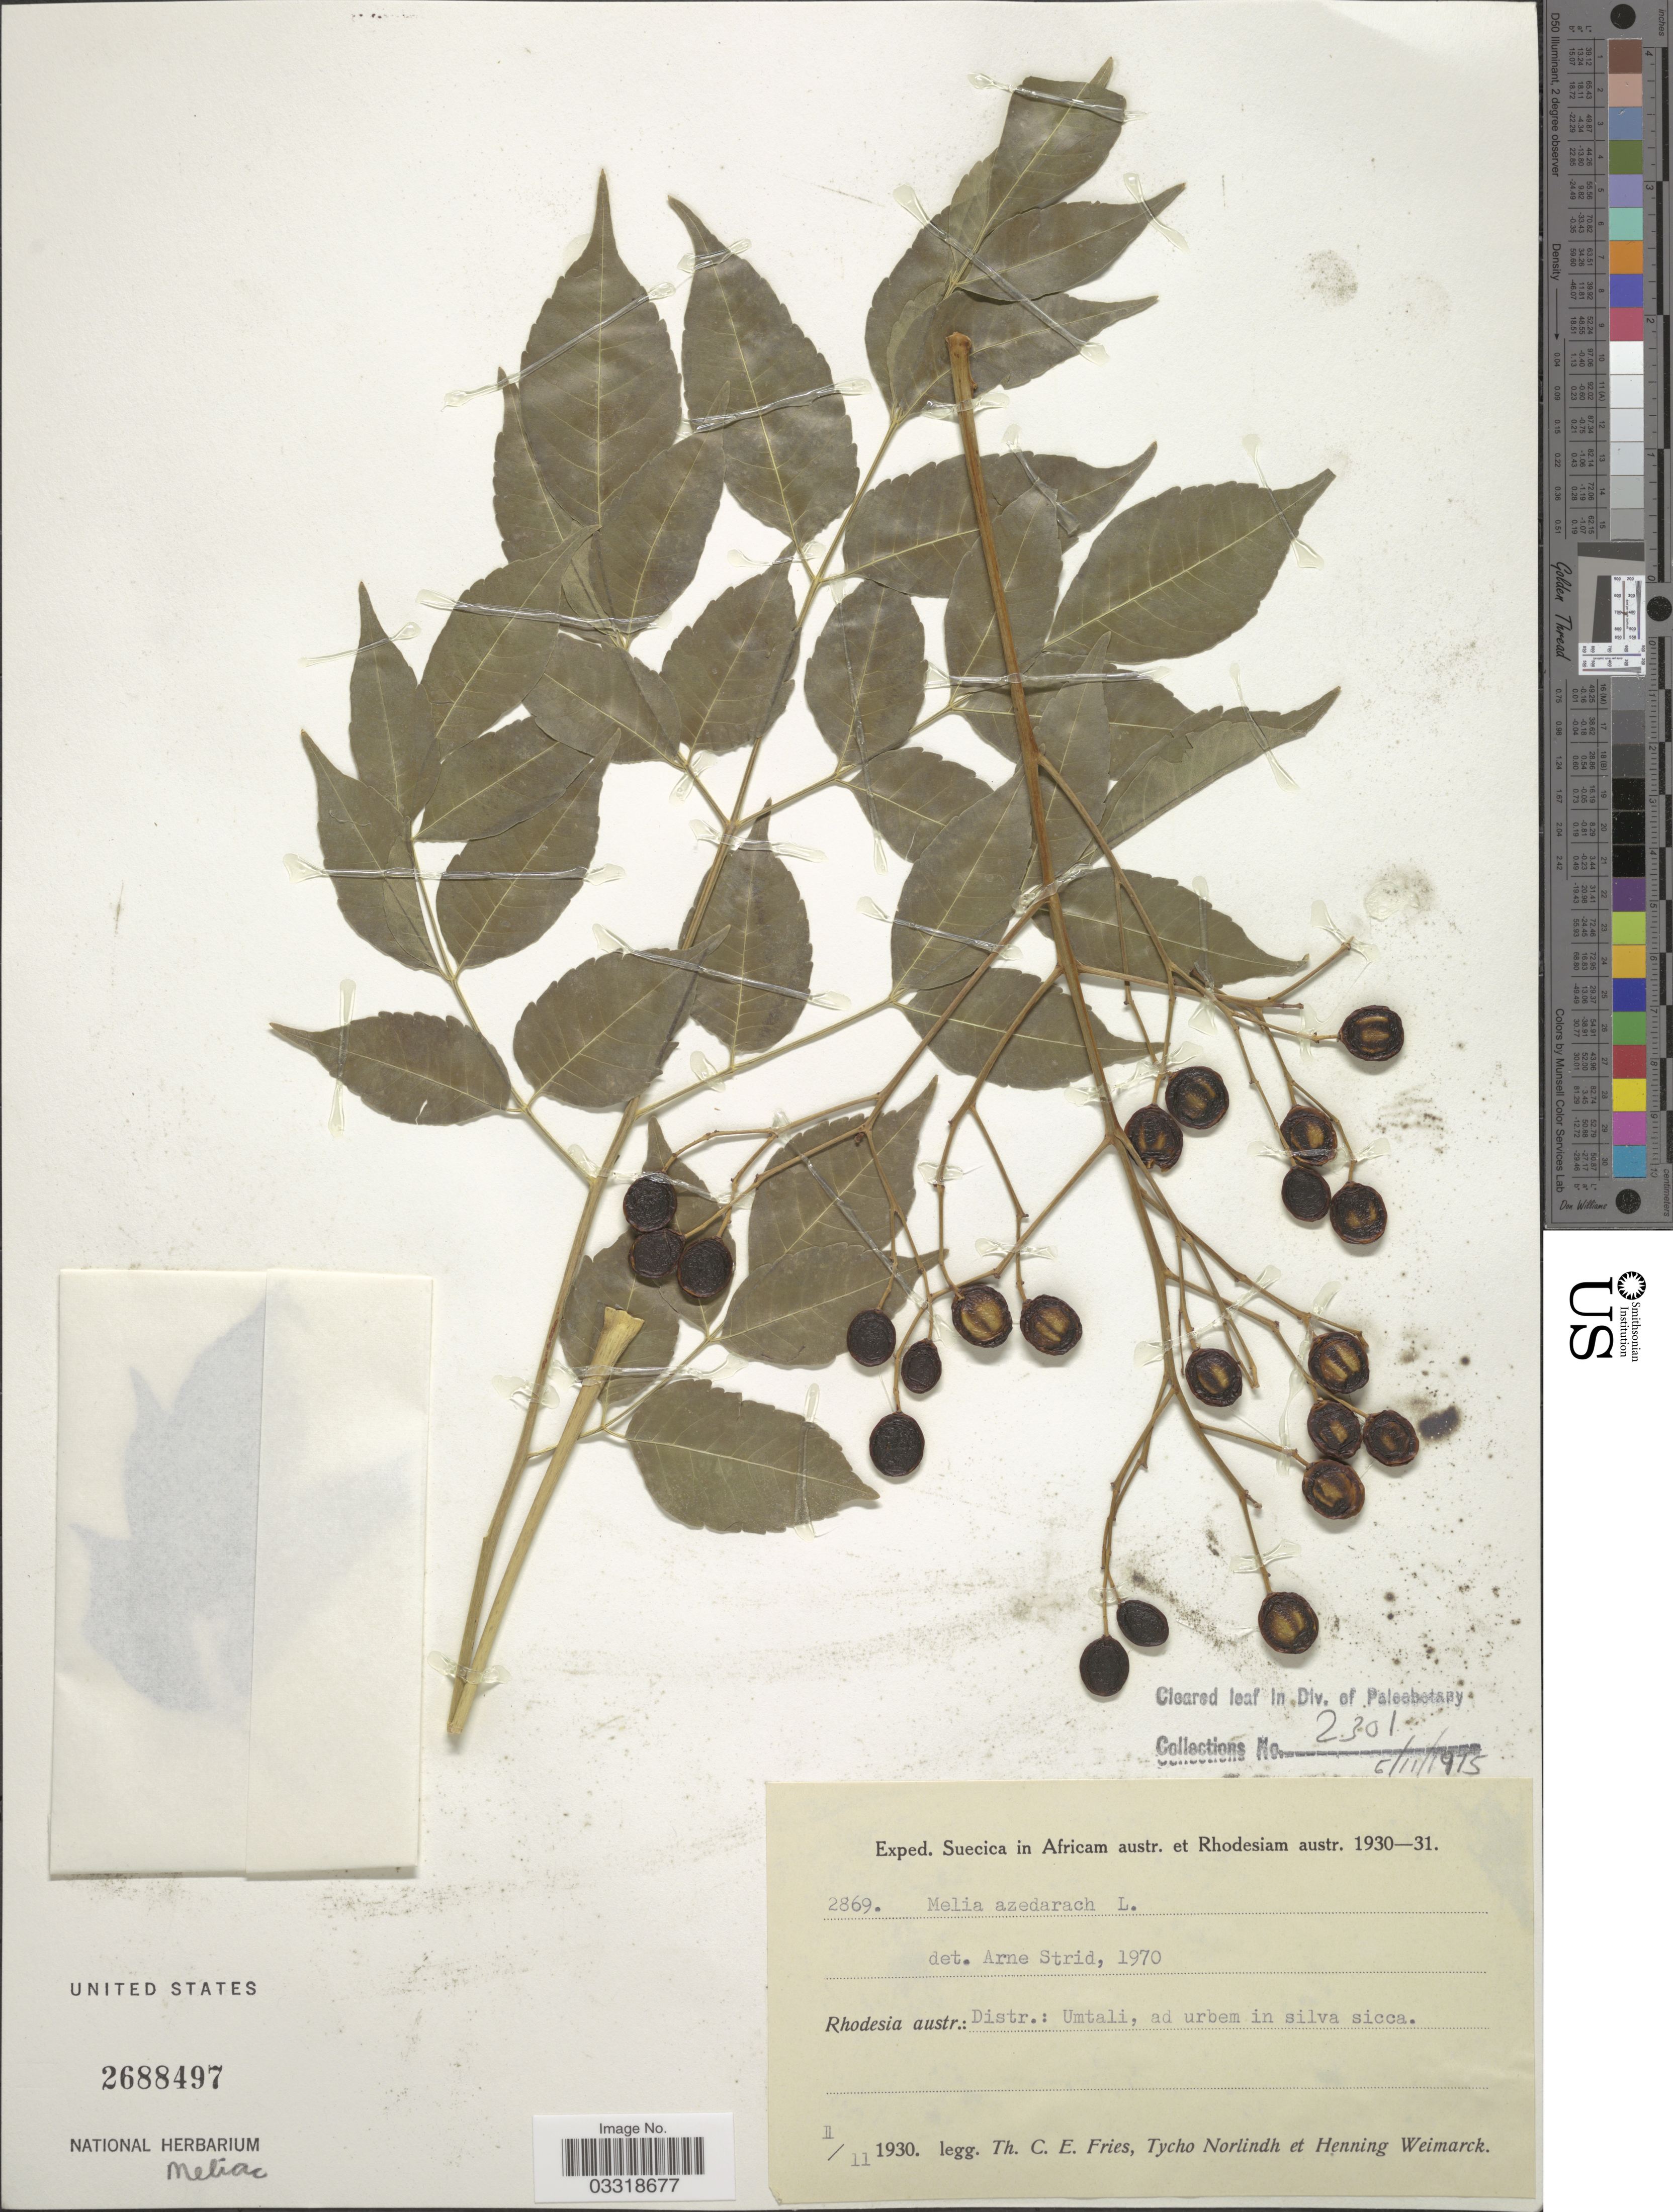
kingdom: Plantae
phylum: Tracheophyta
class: Magnoliopsida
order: Sapindales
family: Meliaceae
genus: Melia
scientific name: Melia azedarach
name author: L.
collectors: T. C. E. Fries, N. T. Norlindh & H. Weimarck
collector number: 2869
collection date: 1930-02-11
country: Zimbabwe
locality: Rhodesia austr.: Distr.: Umtali, ad urbem in silva sicca.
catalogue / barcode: US 2688497